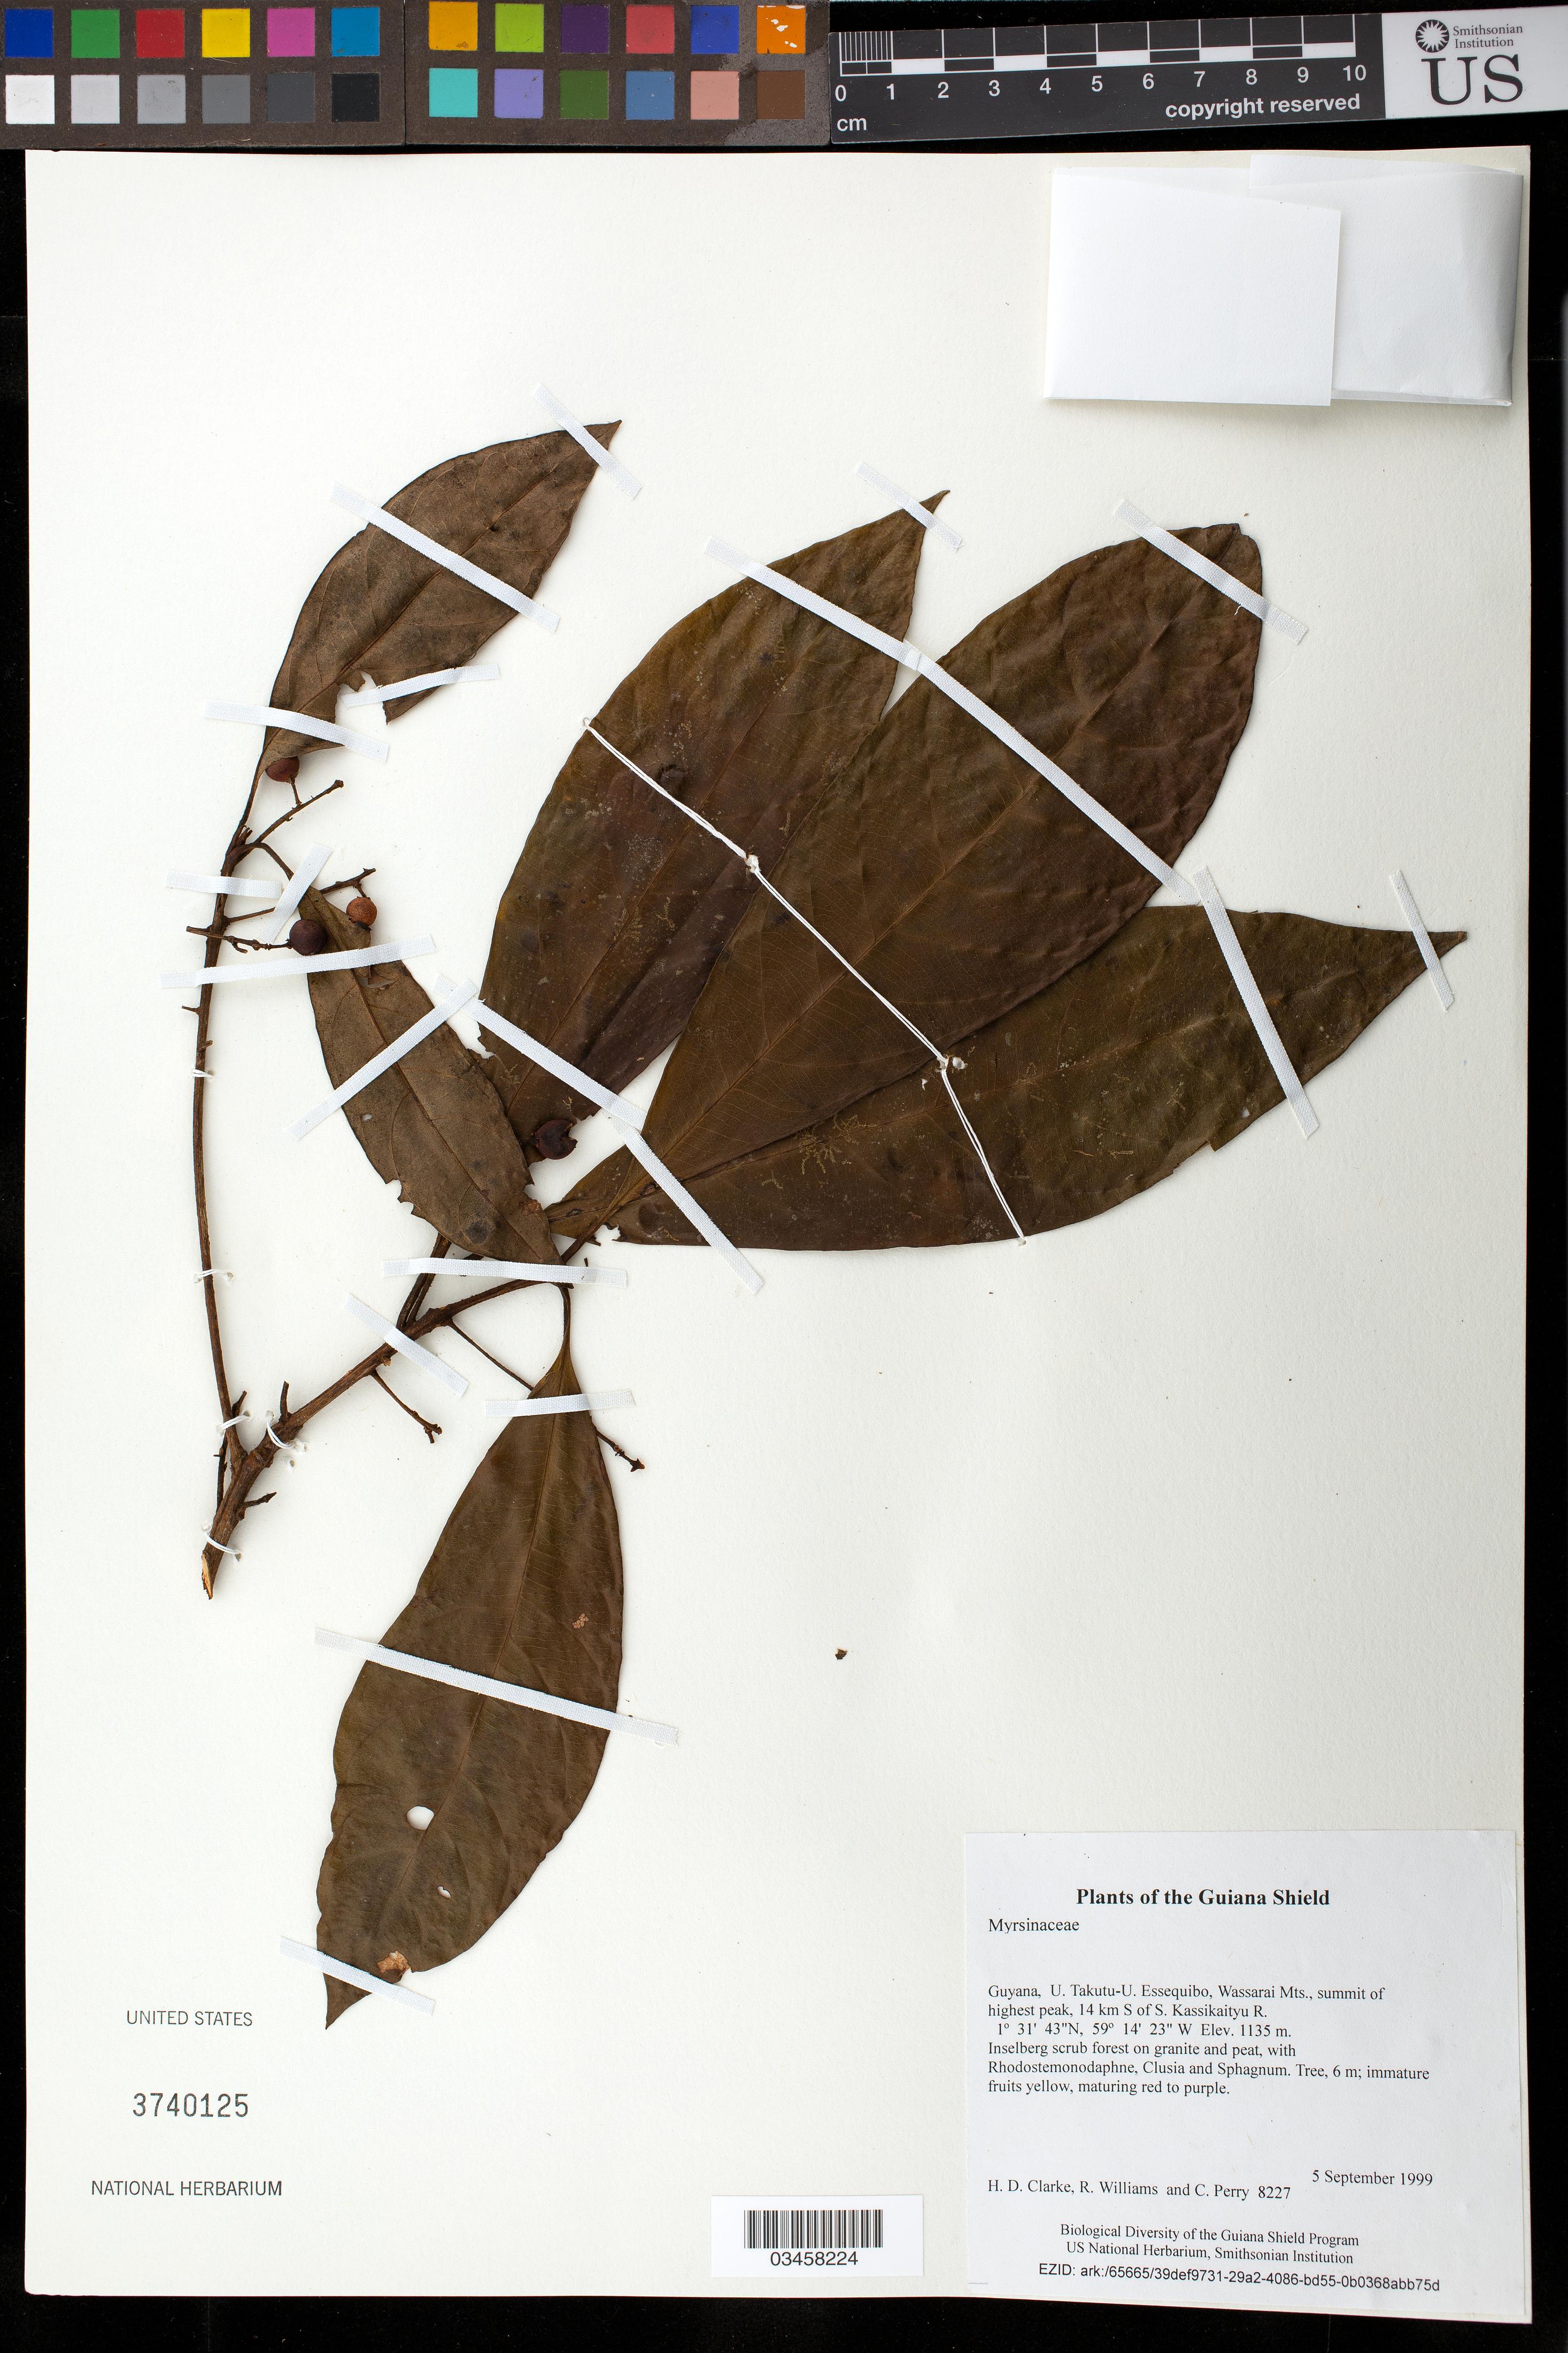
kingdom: Plantae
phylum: Tracheophyta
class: Magnoliopsida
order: Ericales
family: Primulaceae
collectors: H. D. Clarke, R. Williams & C. Perry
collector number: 8227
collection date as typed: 5 September 1999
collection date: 1999-09-05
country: Guyana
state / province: U. Takutu-U. Essequibo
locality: Wassarai Mts., summit of highest peak, 14 km S of S. Kassikaityu R.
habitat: Inselberg scrub forest on granite and peat, with Rhodostemonodaphne, Clusia and Sphagnum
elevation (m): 1135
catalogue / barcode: US 3740125